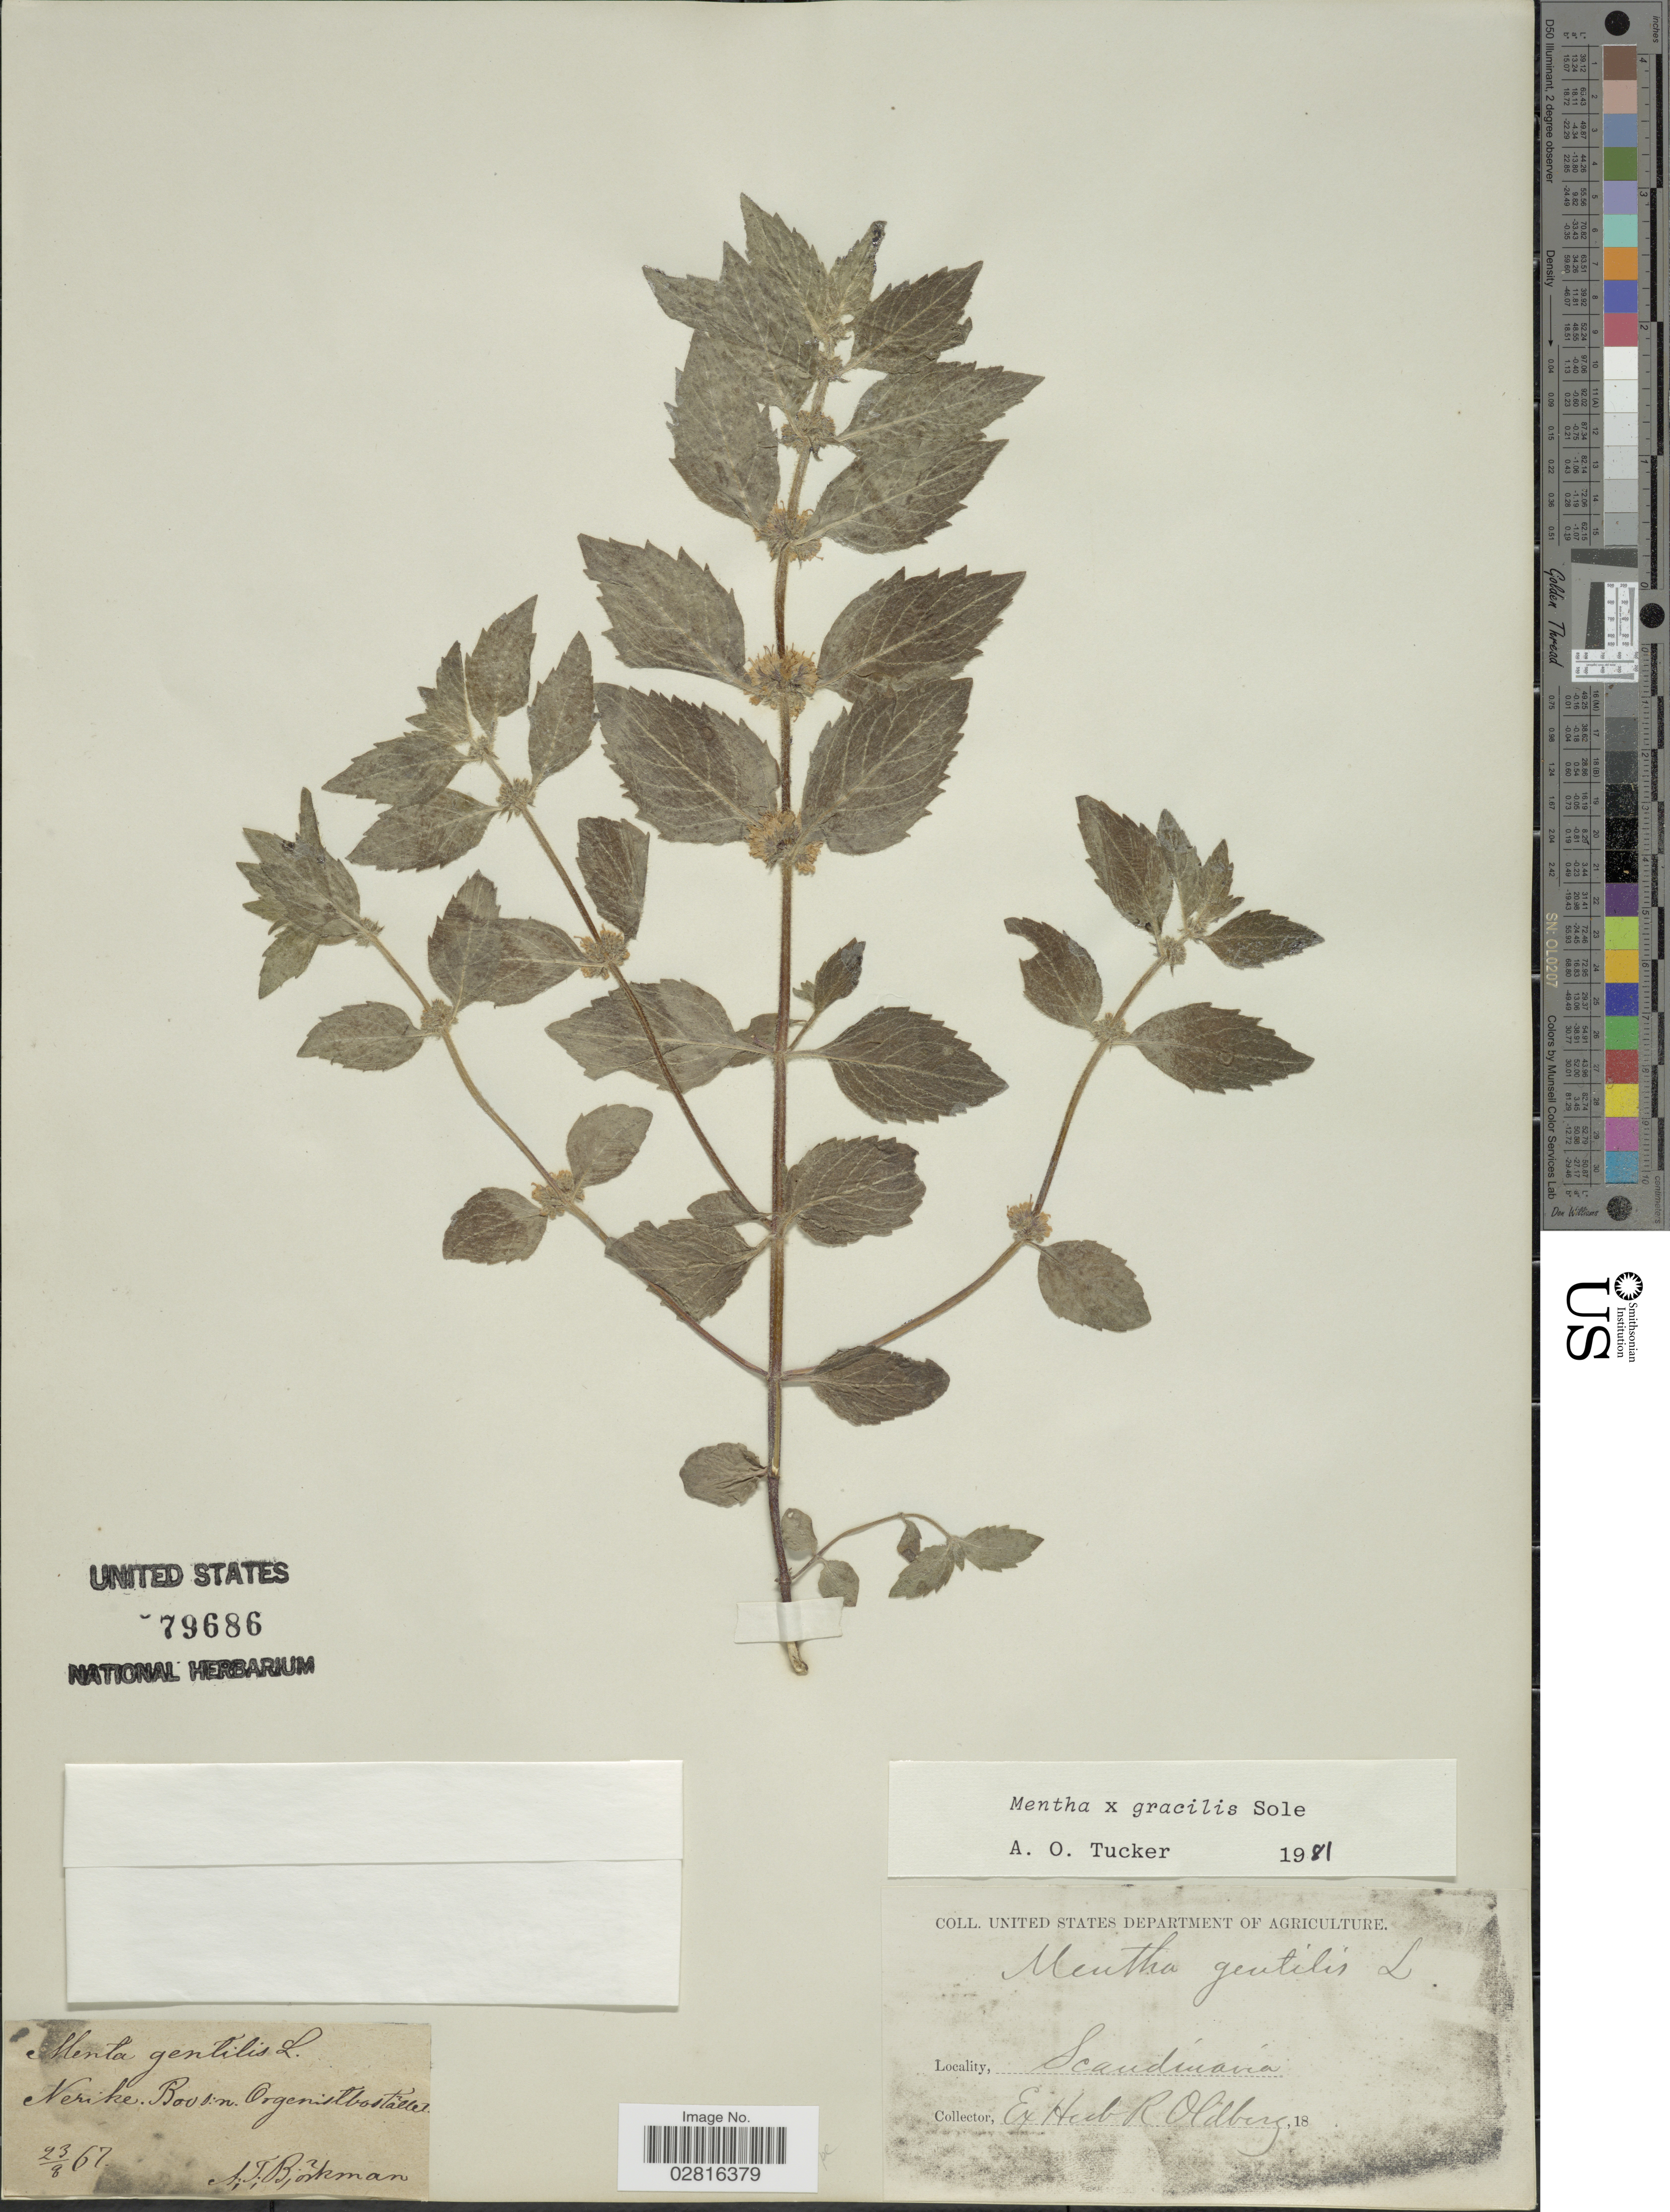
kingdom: Plantae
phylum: Tracheophyta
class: Magnoliopsida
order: Lamiales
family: Lamiaceae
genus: Mentha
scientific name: Mentha x gracilis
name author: Sole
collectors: A. Björkman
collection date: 1867-08-23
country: Sweden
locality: Scandinavia. Nerike. Boos:n [unsure placement], Orgenistbostallet [interpreted]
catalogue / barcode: US 79686